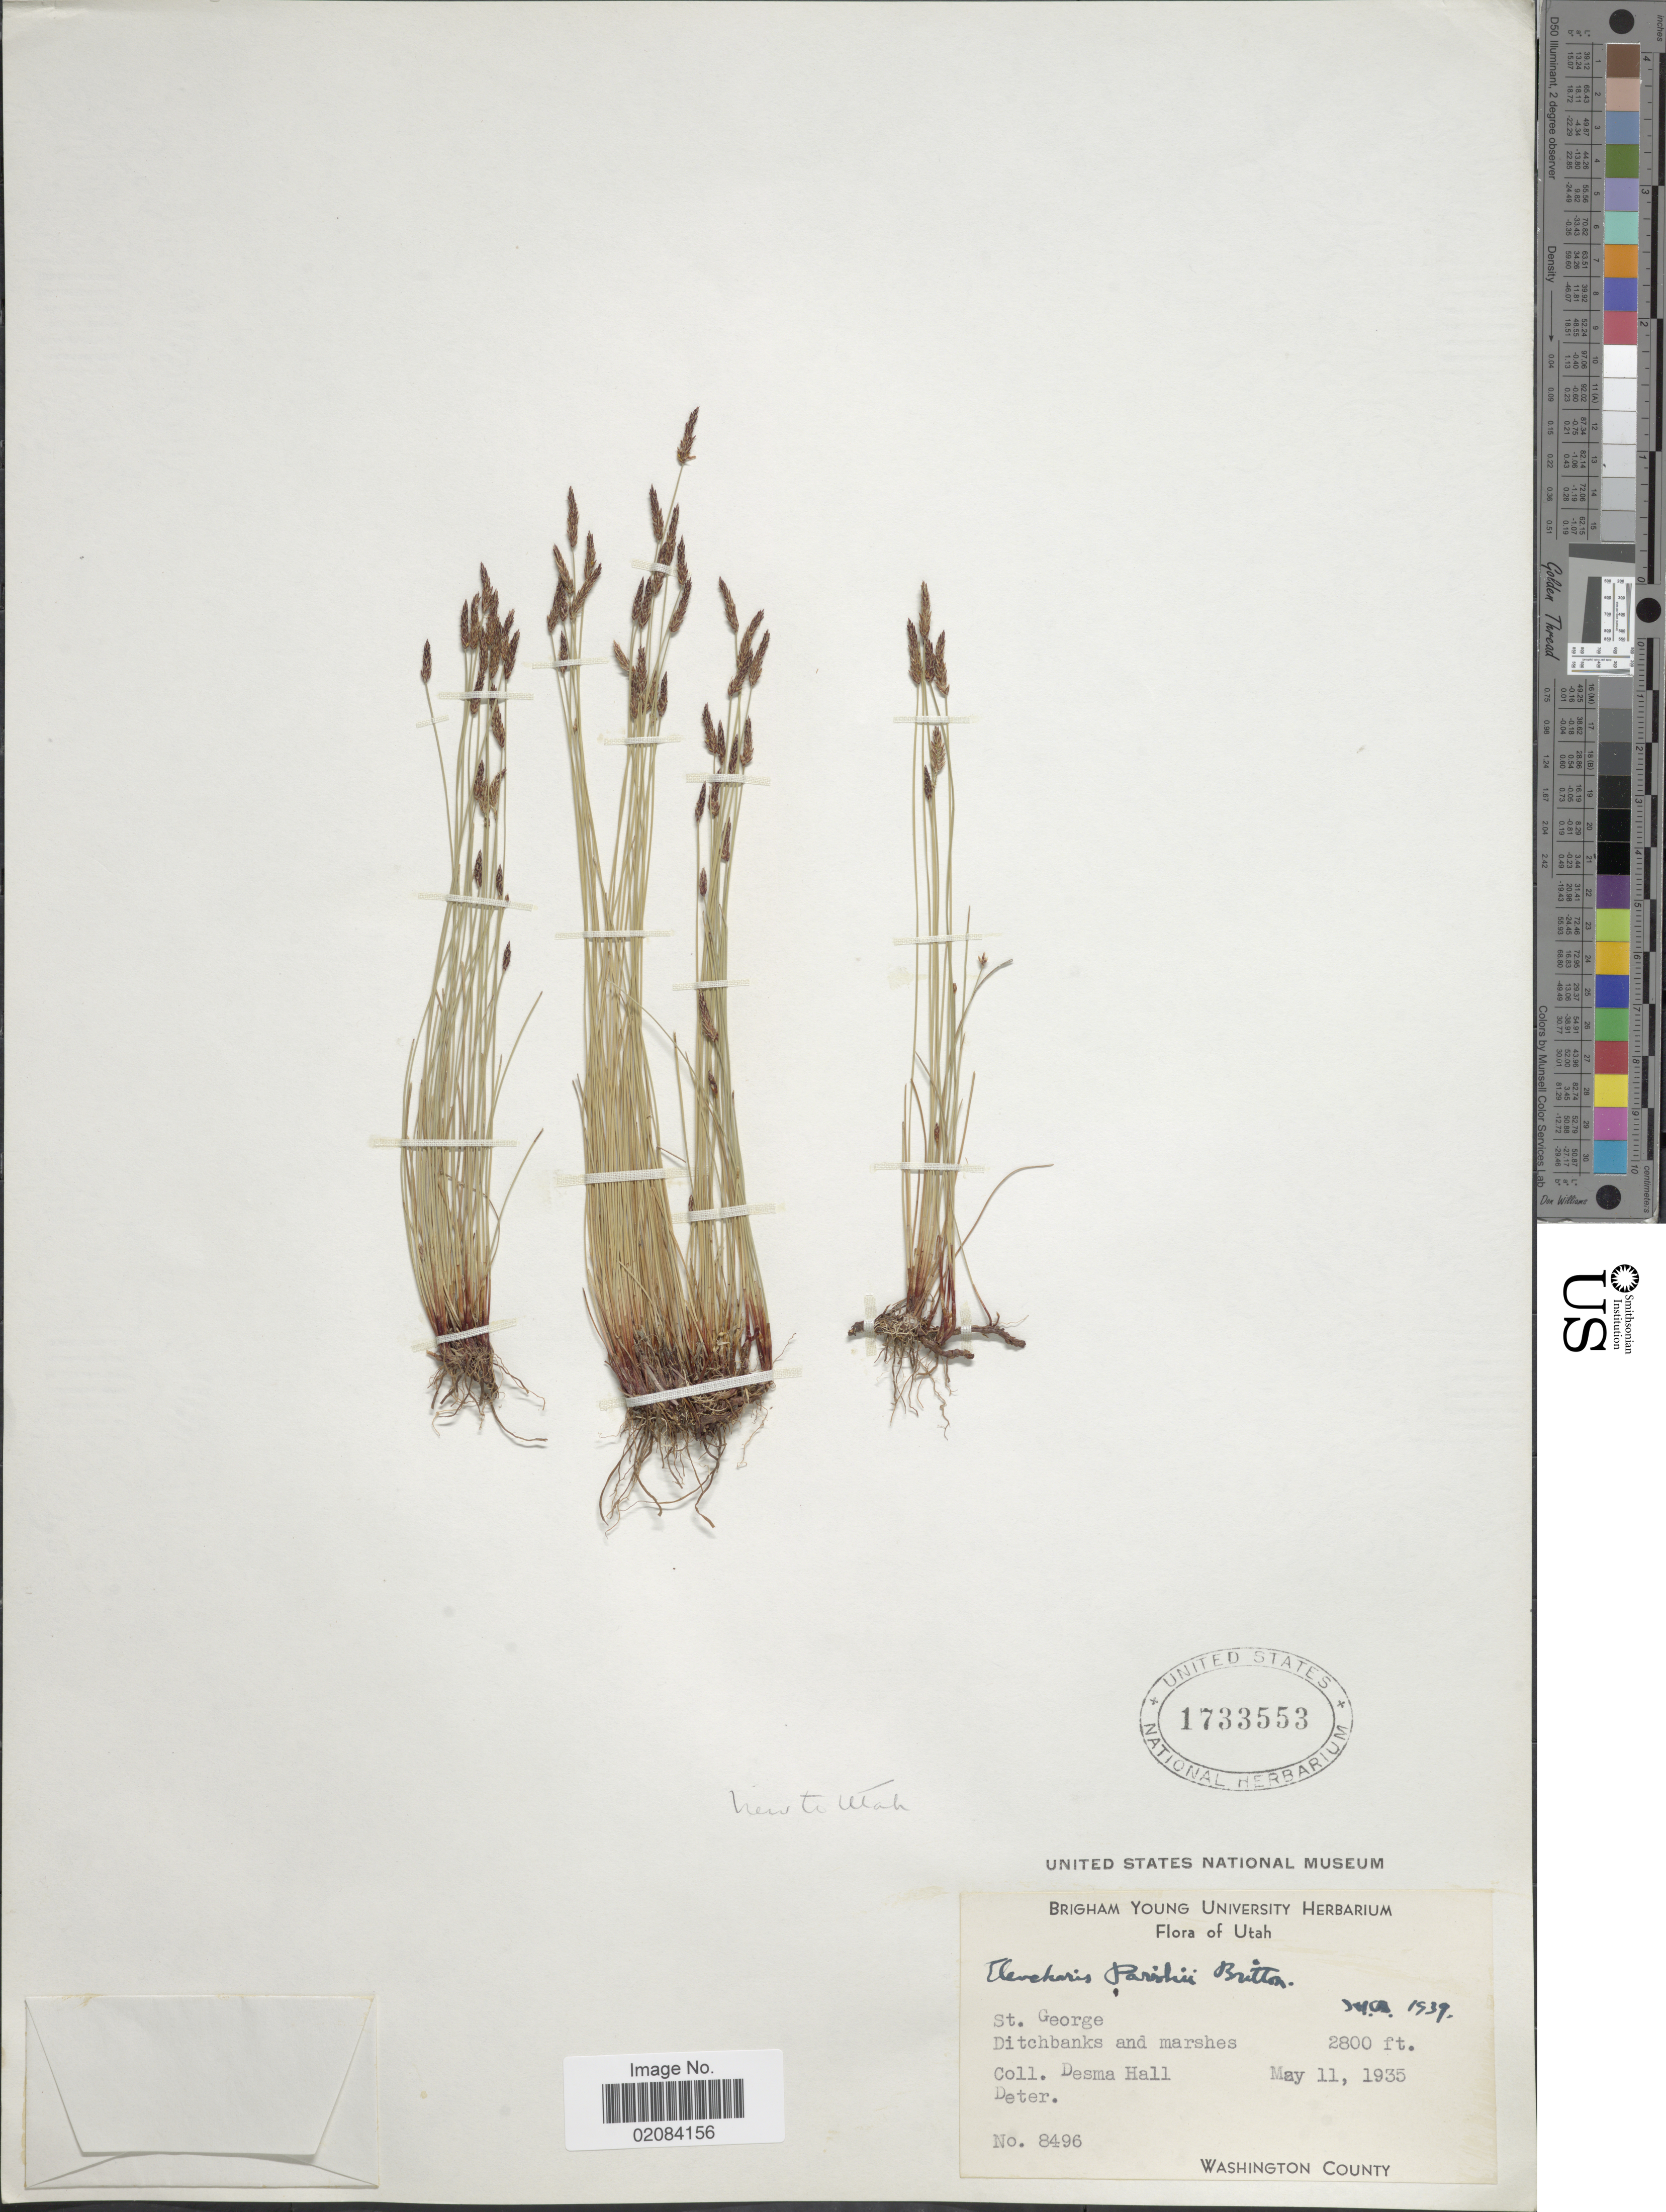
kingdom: Plantae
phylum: Tracheophyta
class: Liliopsida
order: Poales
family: Cyperaceae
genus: Eleocharis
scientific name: Eleocharis parishii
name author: Britton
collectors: D. Hall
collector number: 8496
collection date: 1935-05-11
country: United States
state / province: Utah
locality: Utah, St. George, Ditchbanks and marshes. Deter.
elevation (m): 853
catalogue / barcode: US 1733553